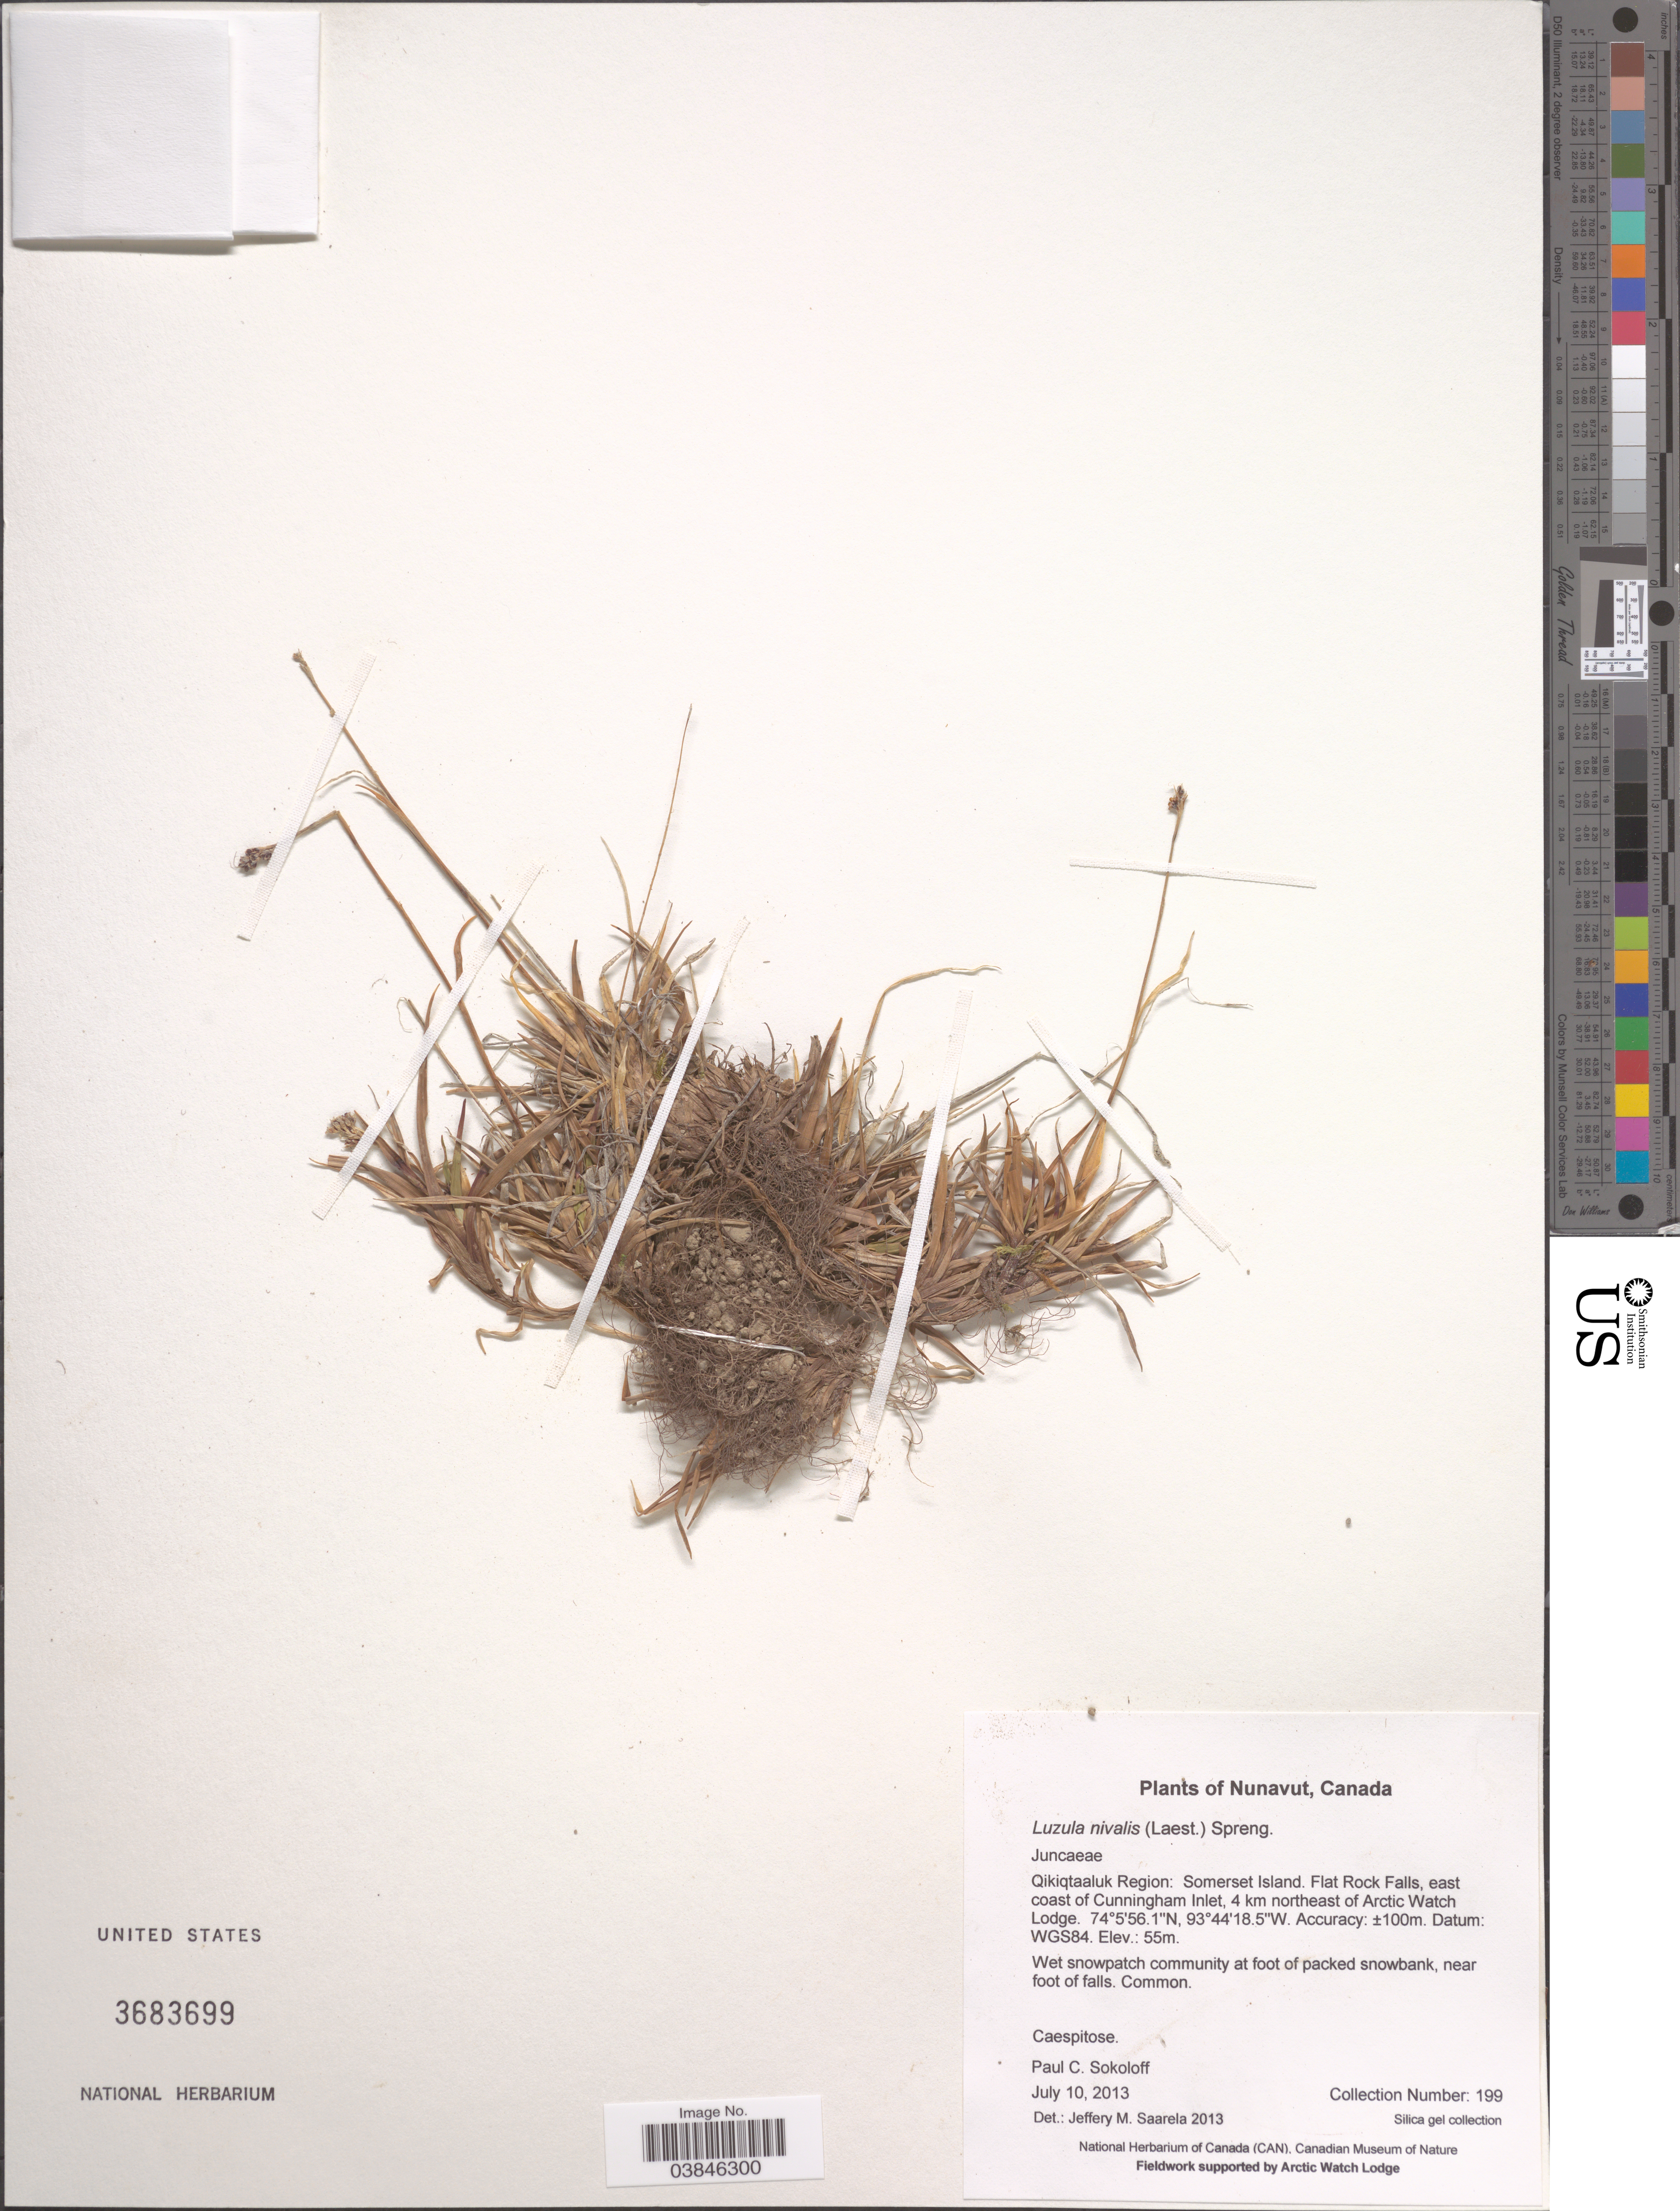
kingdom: Plantae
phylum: Tracheophyta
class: Liliopsida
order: Poales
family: Juncaceae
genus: Luzula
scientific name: Luzula nivalis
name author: (Laest.) Spreng.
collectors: P. Sokoloff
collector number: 199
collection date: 2013-07-10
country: Canada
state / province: Nunavut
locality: Qikiqtaaluk Region: Somerset Island. Flat Rock Falls, east coast of Cunningham Inlet, 4 km northeast of Arctic Watch Lodge.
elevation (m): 55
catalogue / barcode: US 3683699